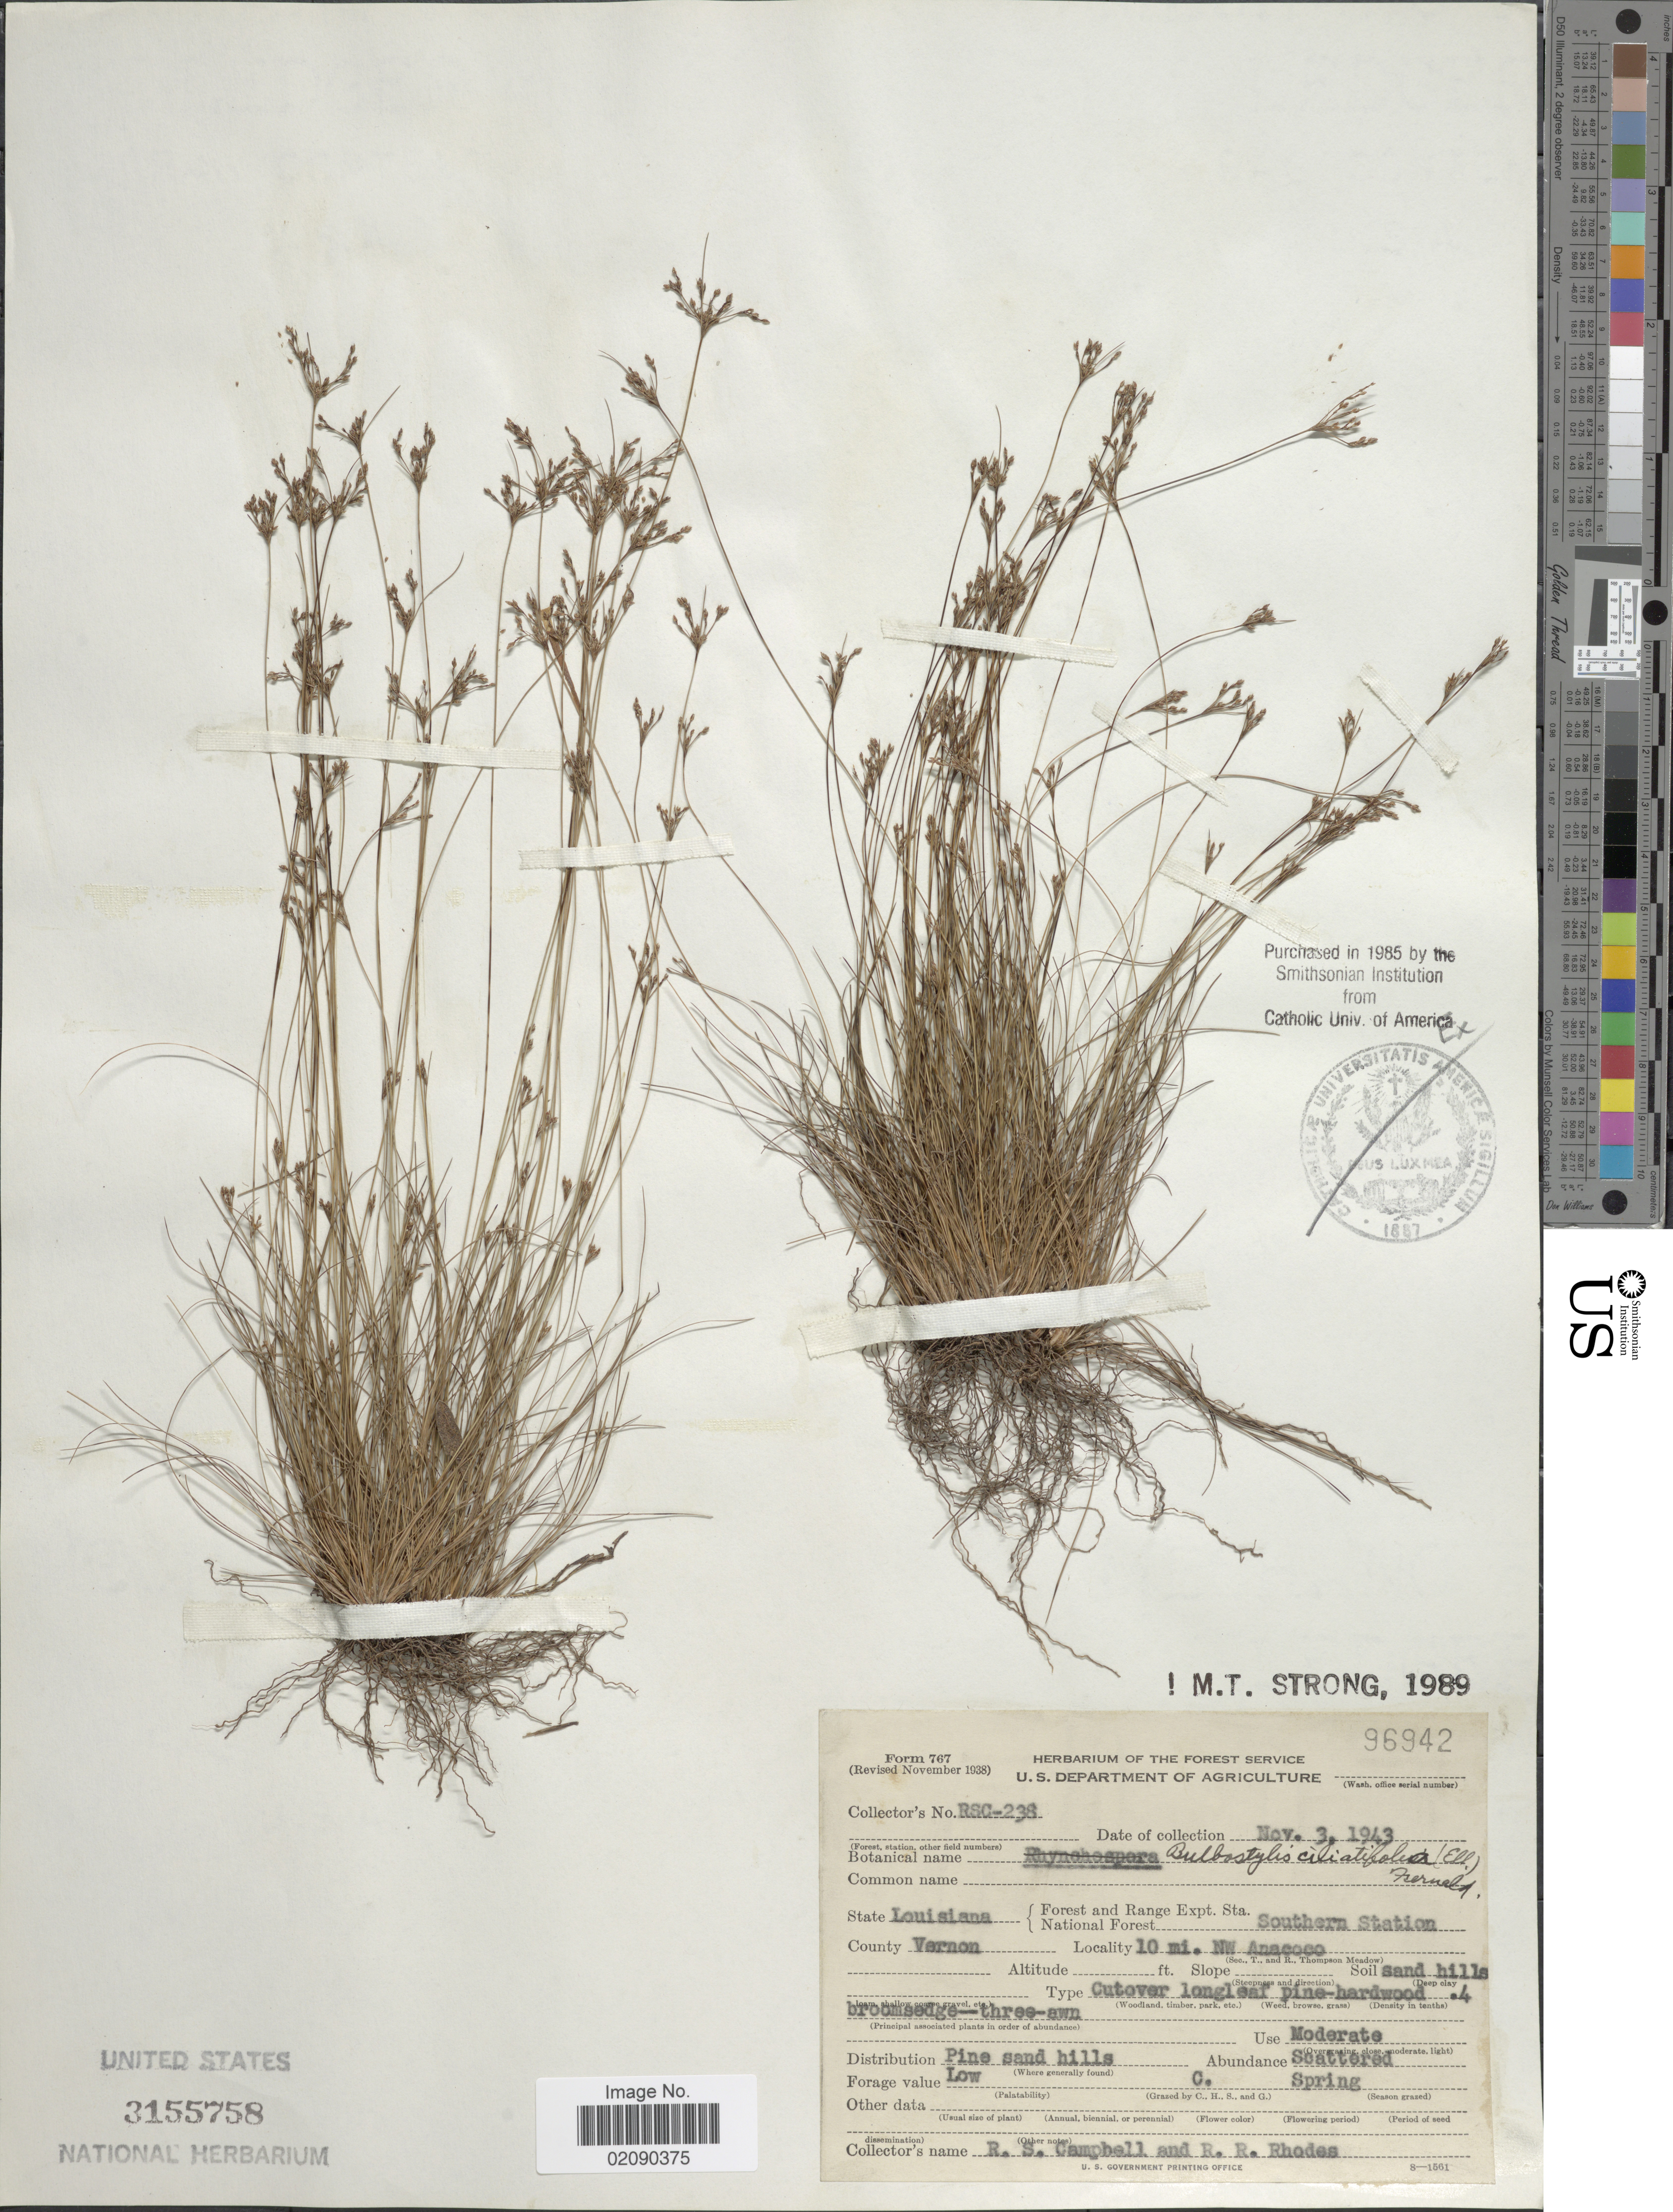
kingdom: Plantae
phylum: Tracheophyta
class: Liliopsida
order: Poales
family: Cyperaceae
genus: Bulbostylis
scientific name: Bulbostylis ciliatifolia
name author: (Elliott) Fernald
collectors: R. S. Campbell & R. Rhodes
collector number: RSC-238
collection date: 1943-11-03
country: United States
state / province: Louisiana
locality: Southern Station. County Vernon. 10 mi. NW Anacoco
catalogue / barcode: US 3155758